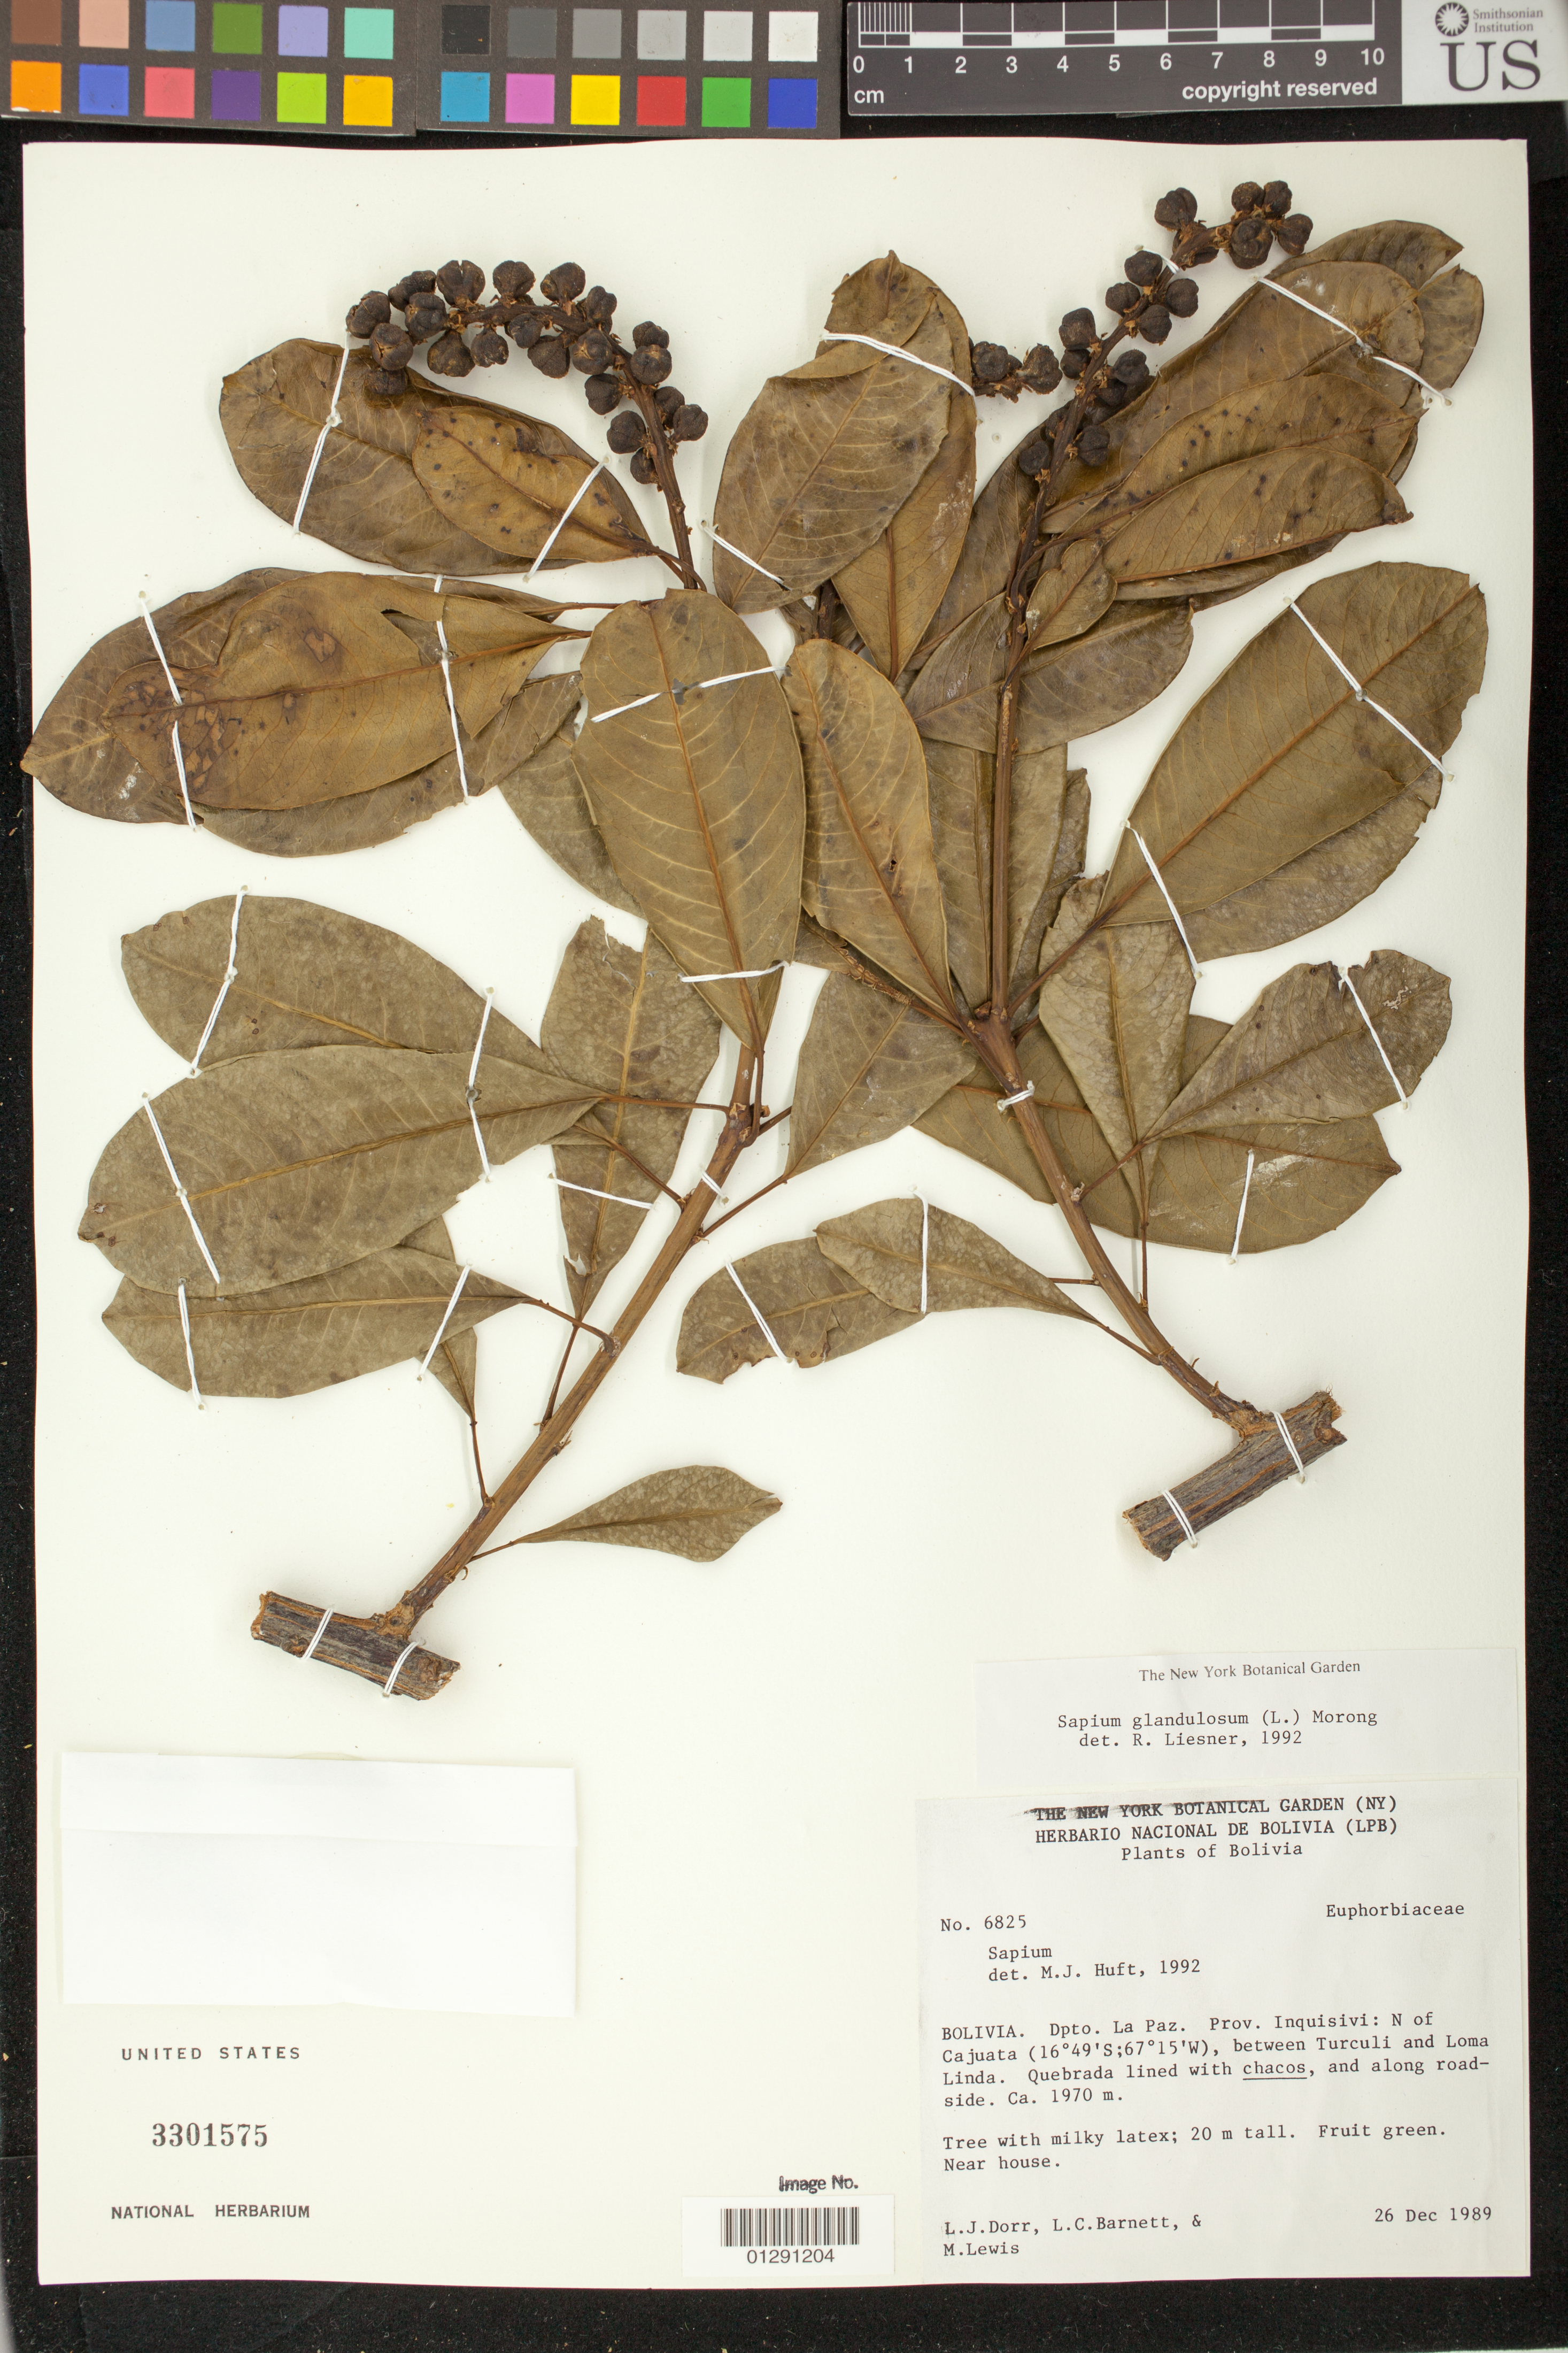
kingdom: Plantae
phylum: Tracheophyta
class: Magnoliopsida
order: Malpighiales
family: Euphorbiaceae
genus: Sapium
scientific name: Sapium glandulatum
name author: (Vell.) Pax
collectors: L. J. Dorr, L. C. Barnett & M. Lewis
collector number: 6825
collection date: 1989-12-26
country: Bolivia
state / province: La Paz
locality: Prov. Inquisivi: N. of Cajuata between Turculi and Loma Linda. along roadside.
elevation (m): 1970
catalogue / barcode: US 3301575